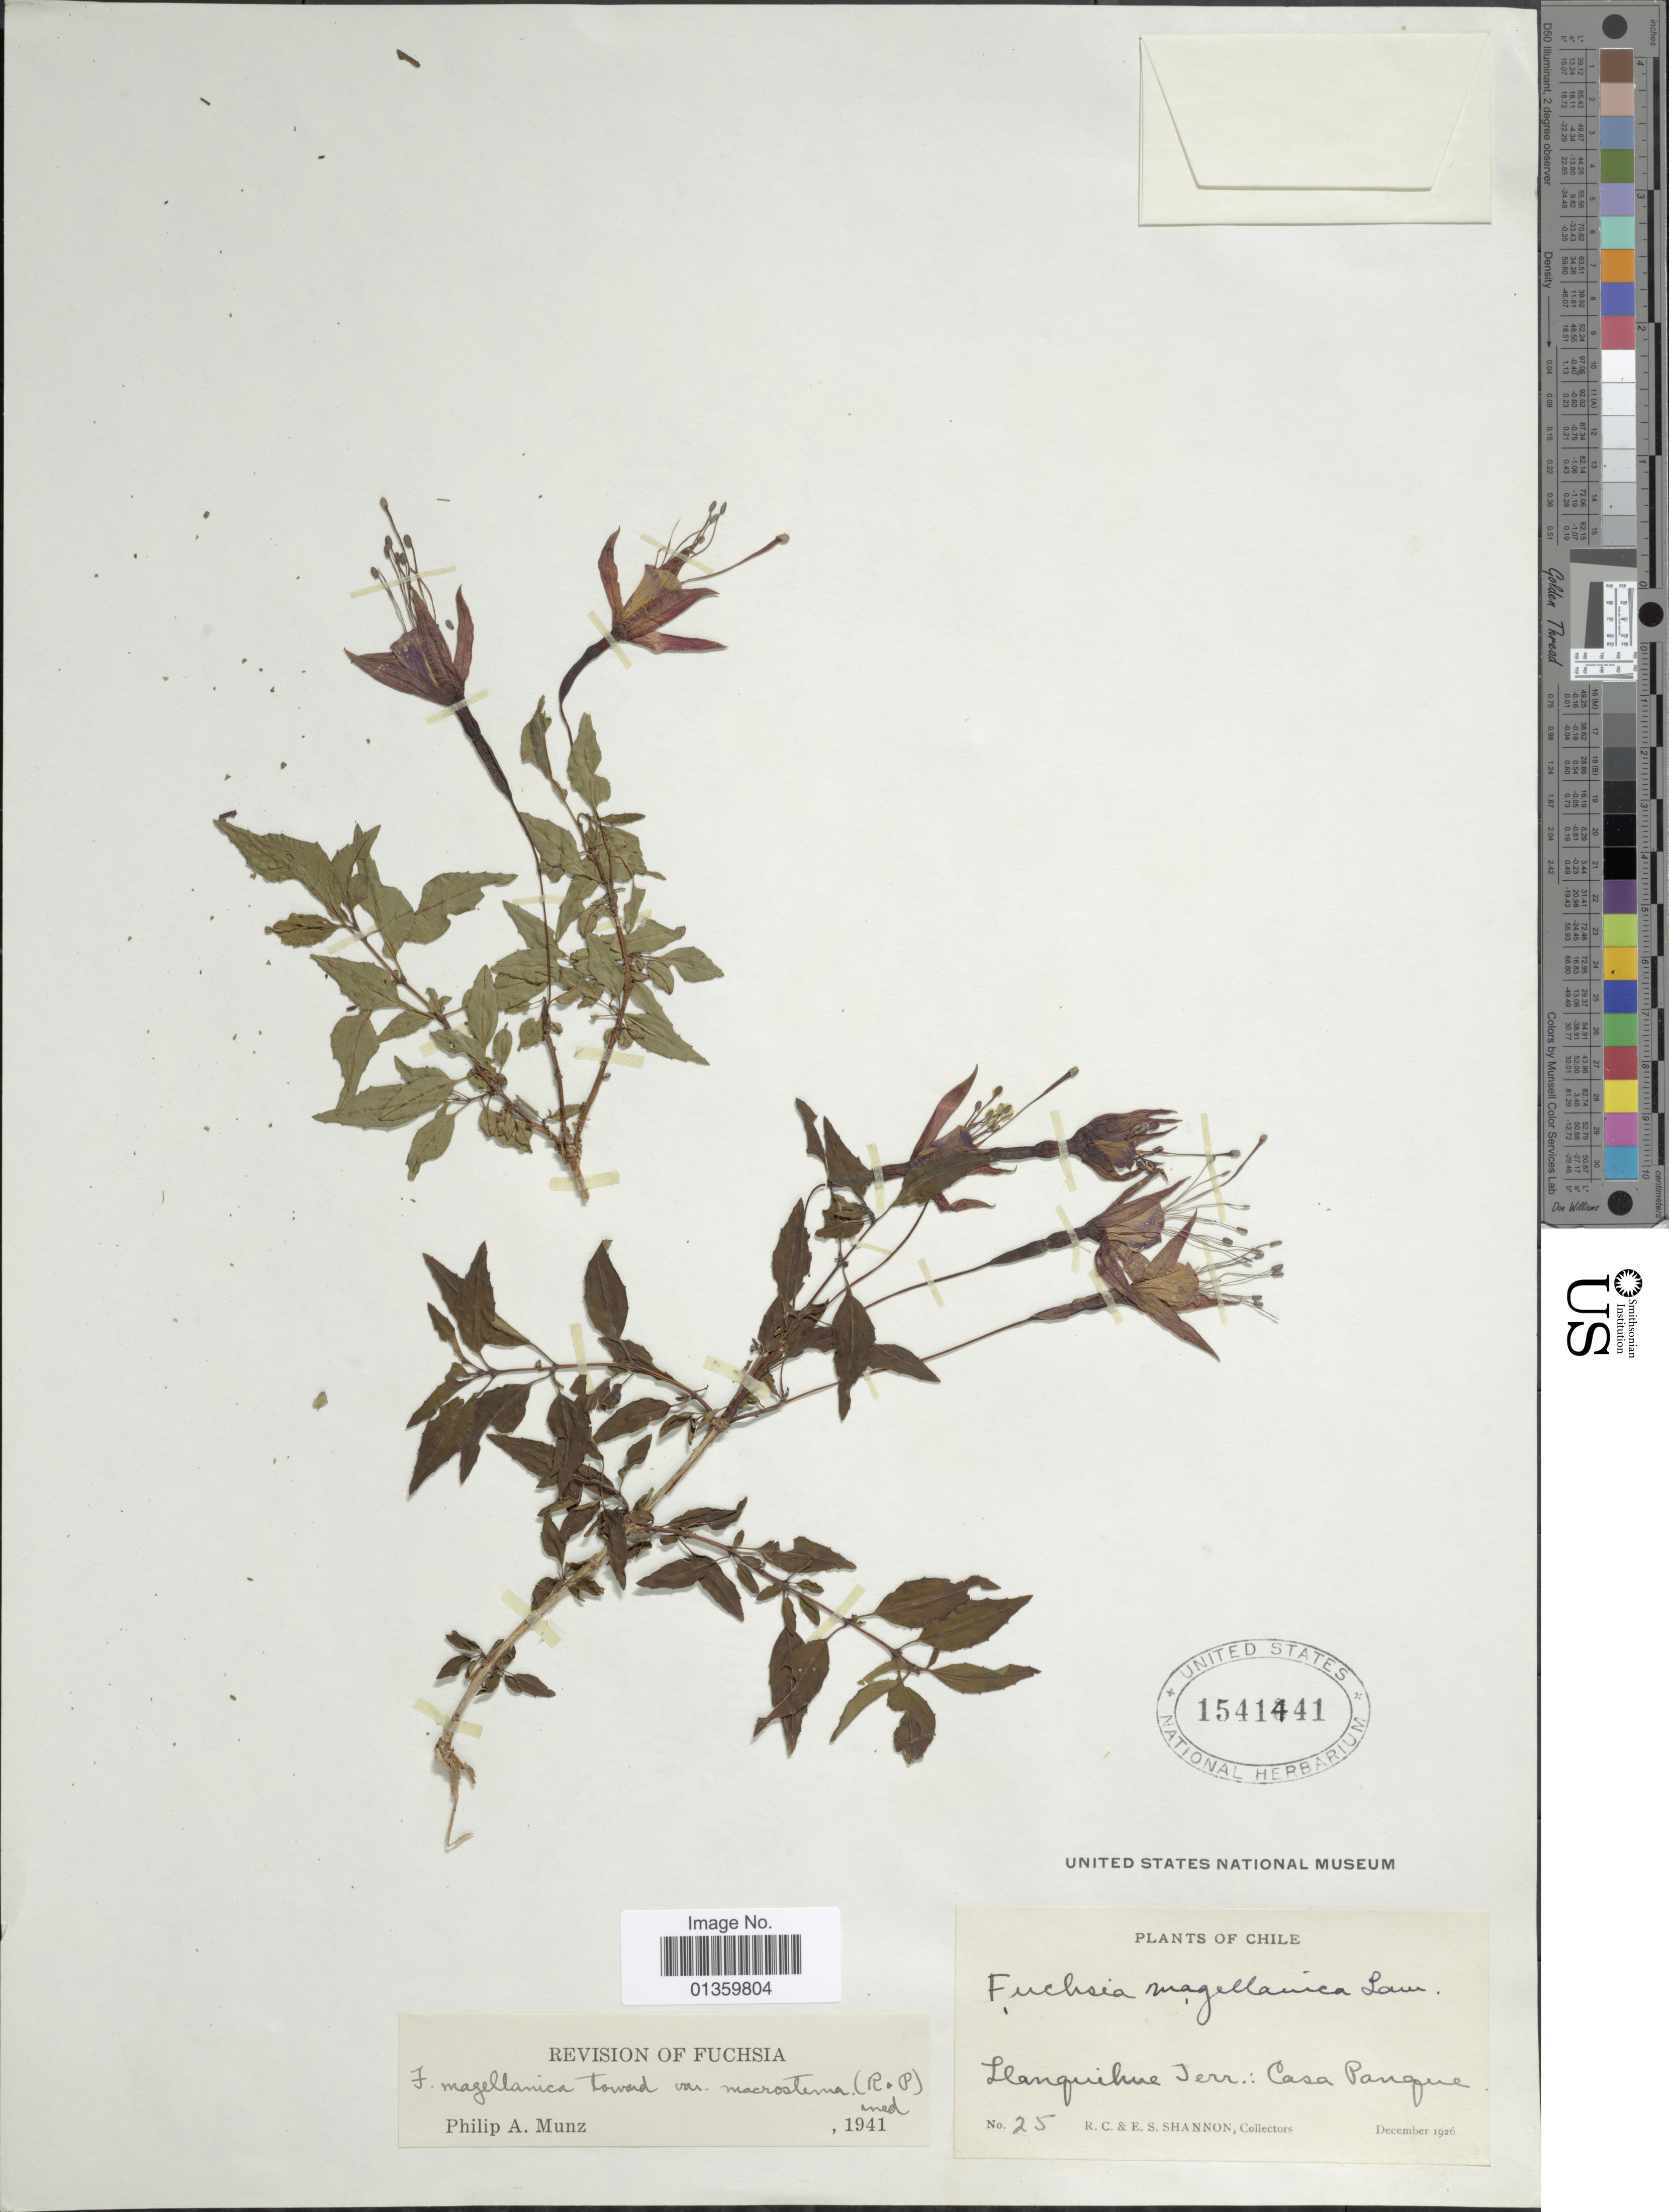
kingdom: Plantae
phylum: Tracheophyta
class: Magnoliopsida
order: Myrtales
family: Onagraceae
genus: Fuchsia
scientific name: Fuchsia magellanica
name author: Lam.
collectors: R. Shannon & E. Shannon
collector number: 25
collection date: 1926-12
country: Chile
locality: Llanquihue Terr.: Casa Pangue.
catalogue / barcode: US 1541441